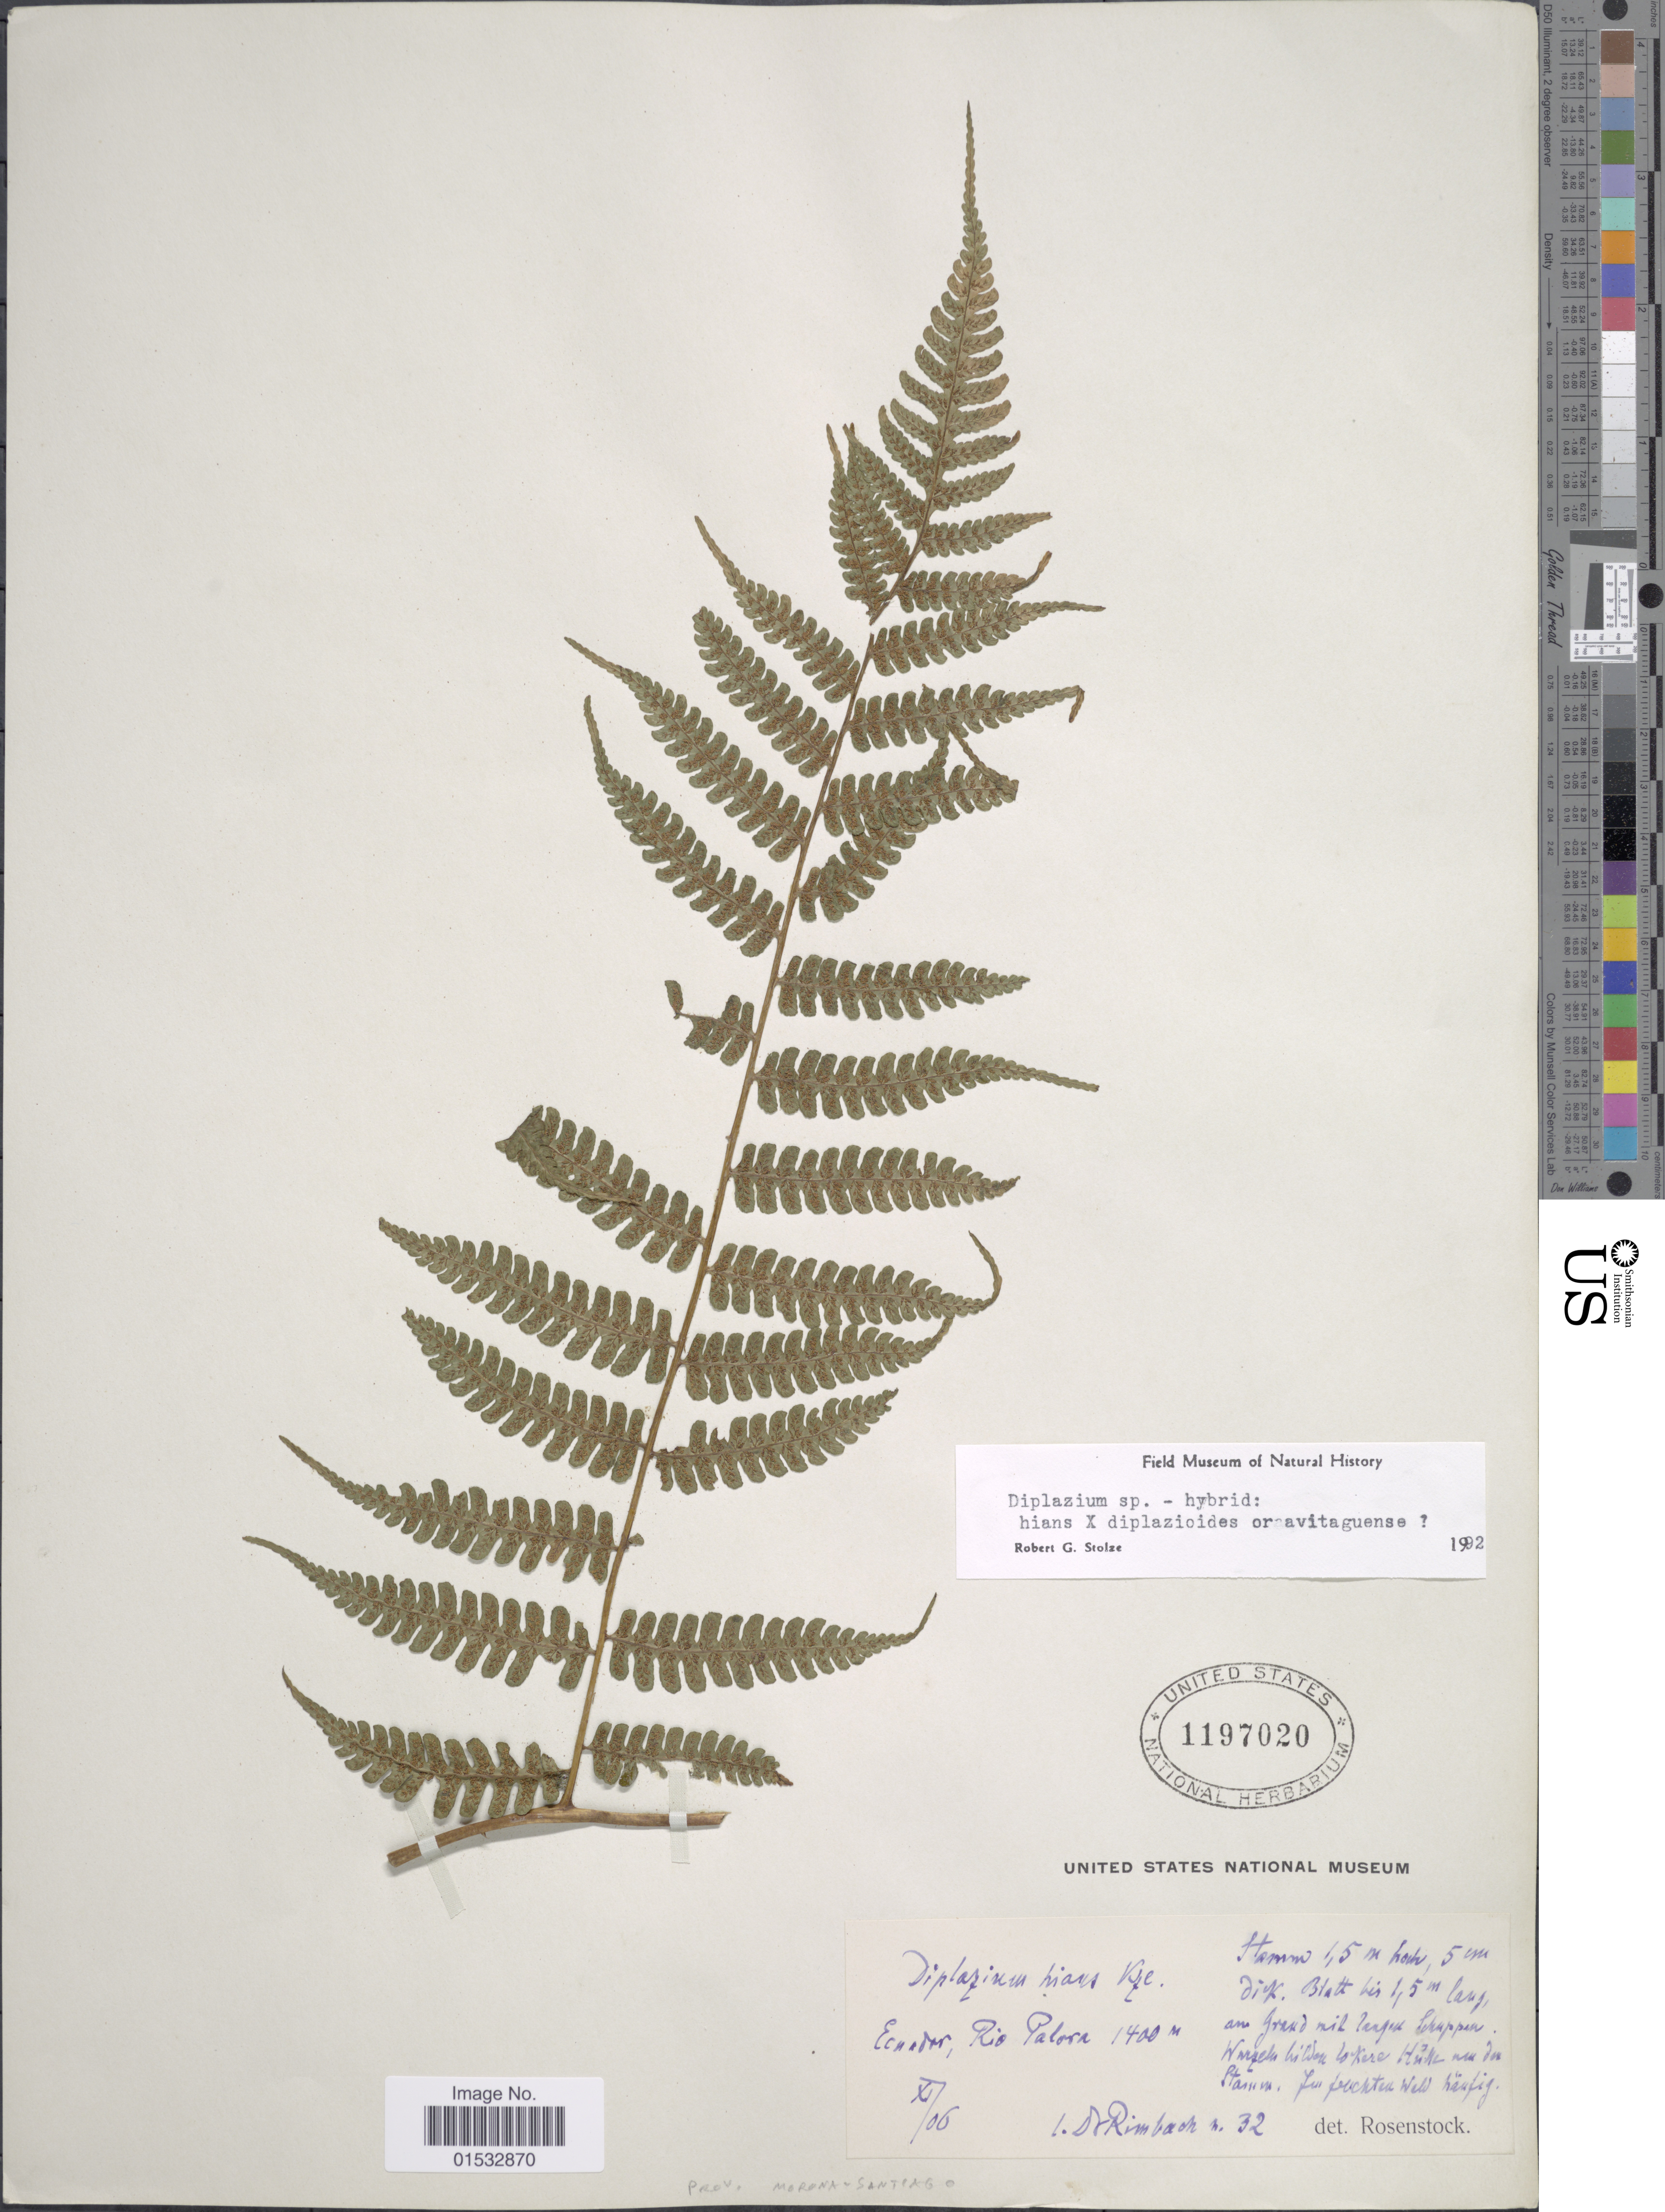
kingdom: Plantae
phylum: Tracheophyta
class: Polypodiopsida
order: Polypodiales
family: Athyriaceae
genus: Diplazium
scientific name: Diplazium hians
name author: Kunze ex Klotzsch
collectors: Rimbach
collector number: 32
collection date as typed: Transcribed d/m/y: /10/6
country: Ecuador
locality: Rio Palora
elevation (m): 1400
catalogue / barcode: US 1197020